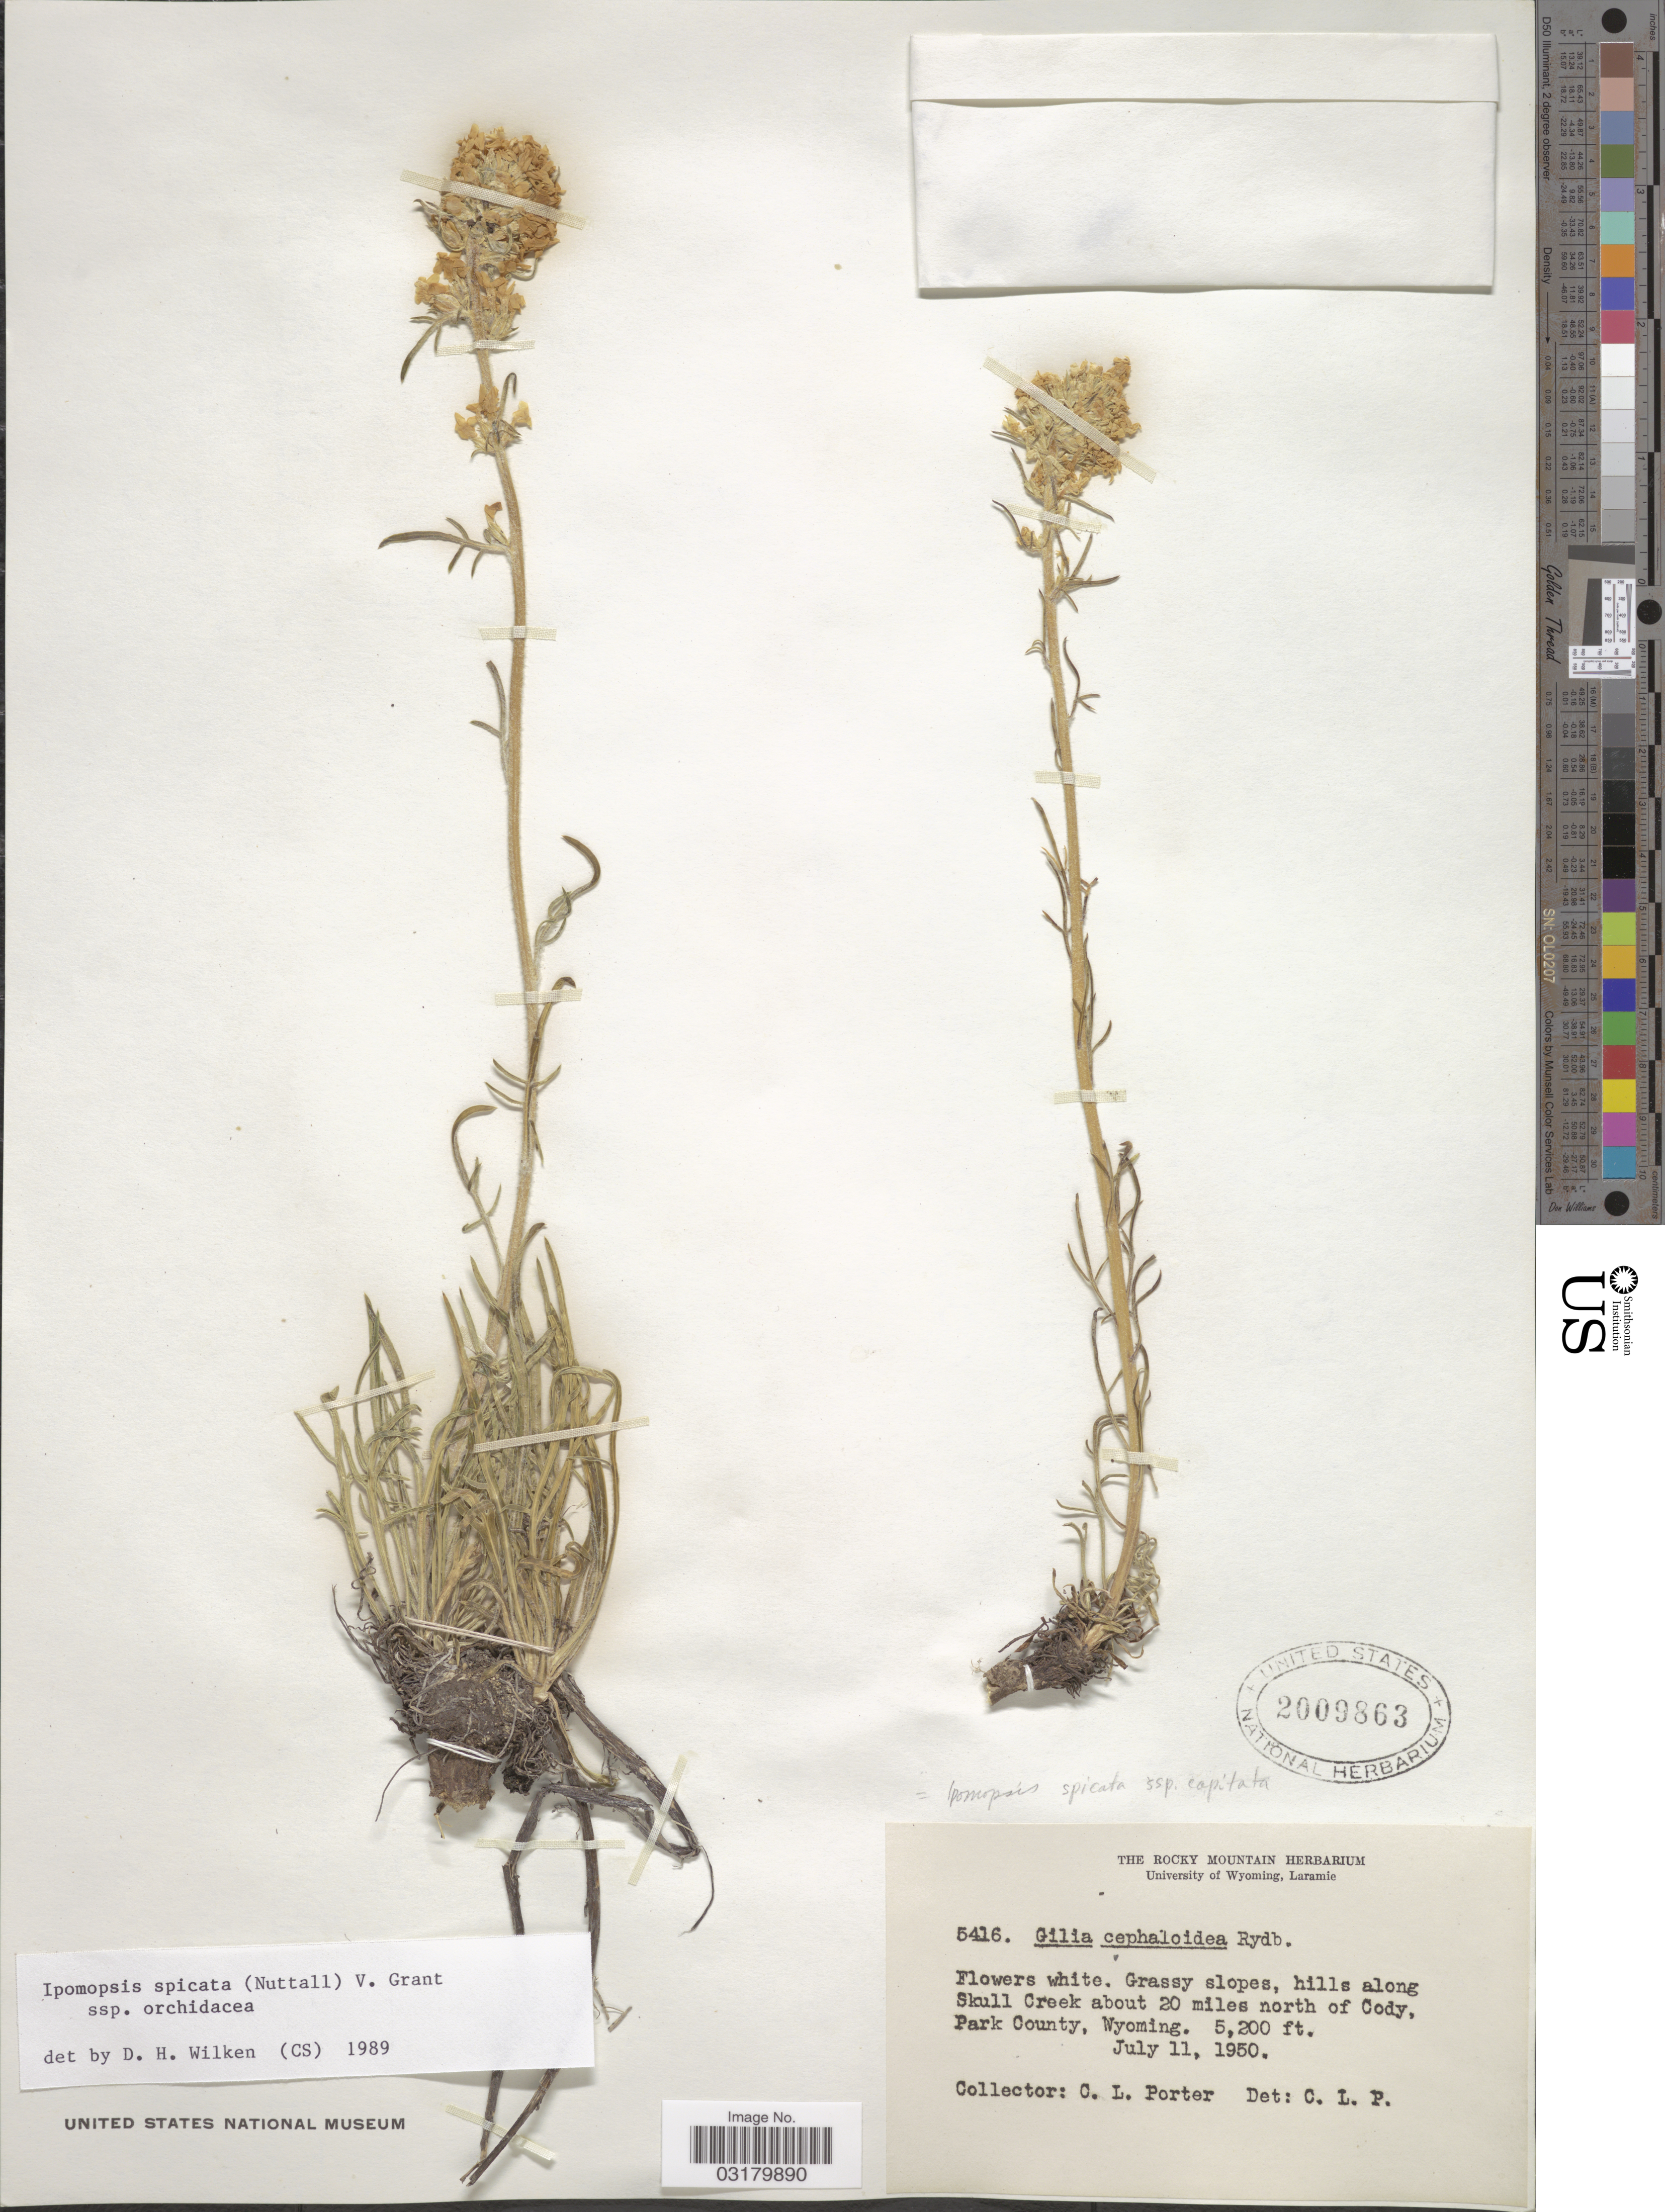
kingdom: Plantae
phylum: Tracheophyta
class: Magnoliopsida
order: Ericales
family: Polemoniaceae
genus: Ipomopsis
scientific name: Ipomopsis spicata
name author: (Nutt.) V.E. Grant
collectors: C. L. Porter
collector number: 5416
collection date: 1950-07-11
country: United States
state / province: Wyoming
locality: Grassy slopes, hills along Skull Creek about 20 miles north of Cody. Park County, Wyoming.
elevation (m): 1585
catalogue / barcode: US 2009863